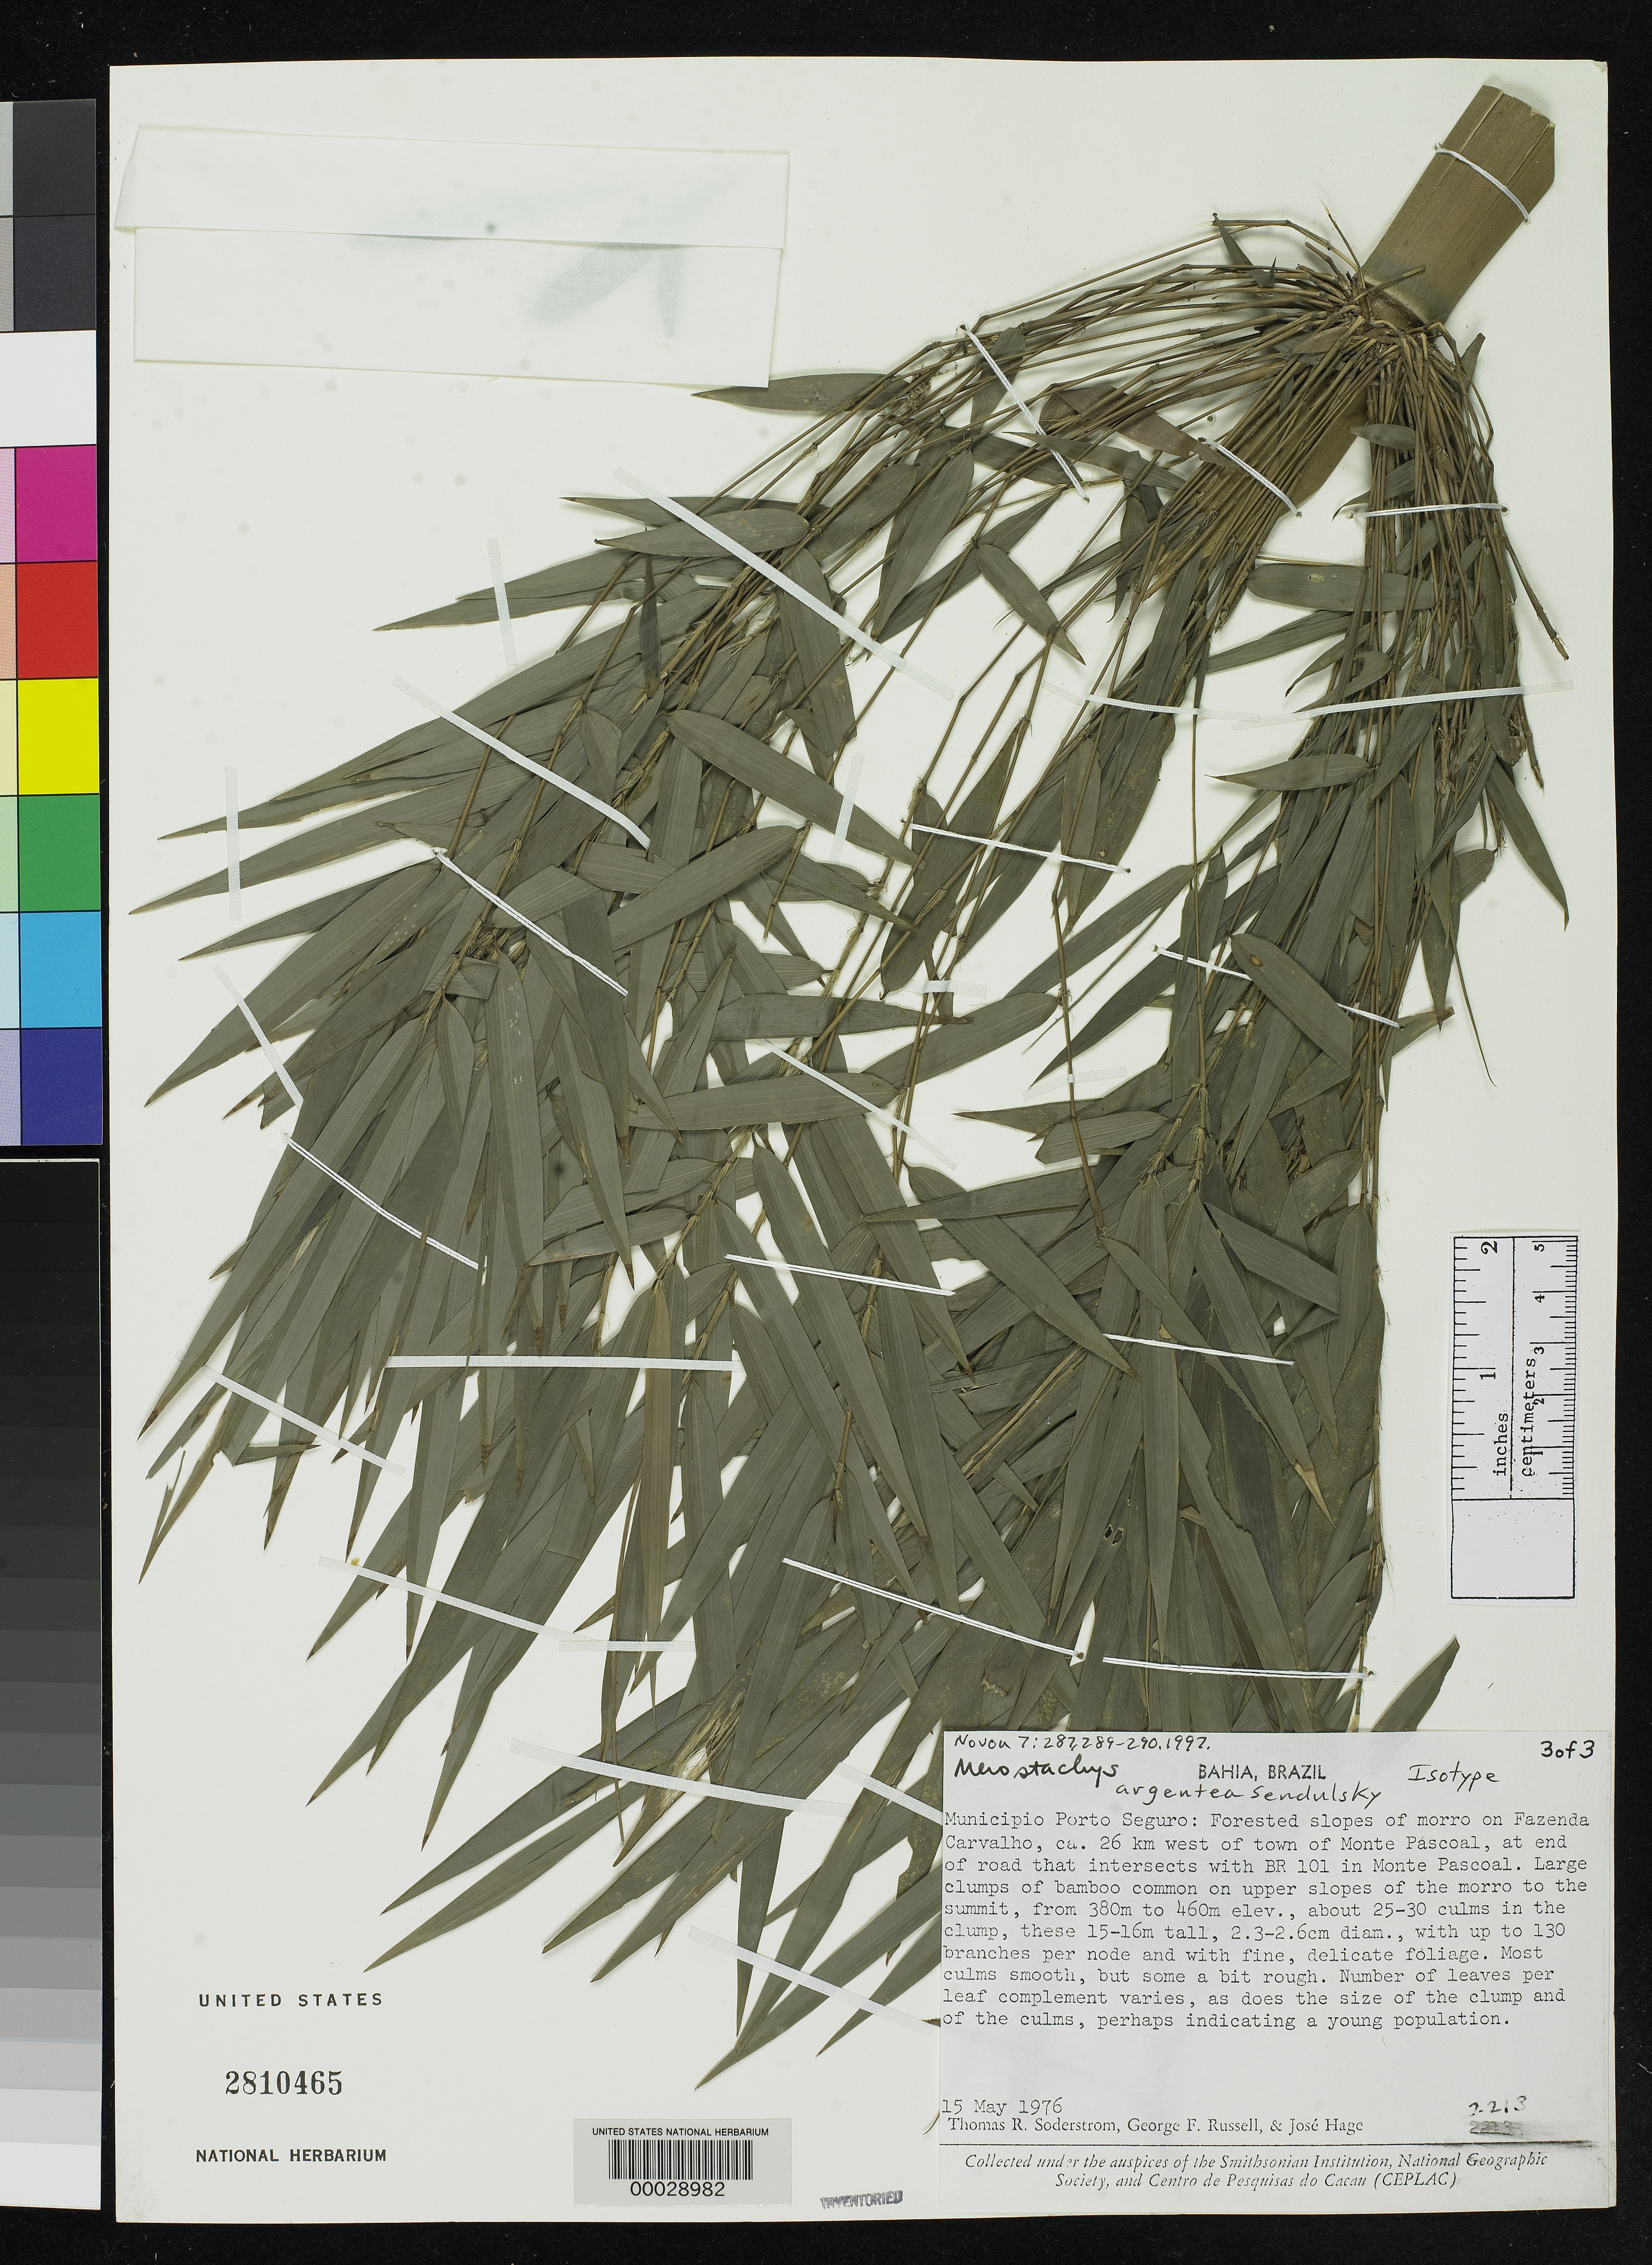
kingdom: Plantae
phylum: Tracheophyta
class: Liliopsida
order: Poales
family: Poaceae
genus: Merostachys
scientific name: Merostachys argentea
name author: Send.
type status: Isotype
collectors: T. R. Soderstrom, G. Russell & J. Hage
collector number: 2213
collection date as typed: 15 May 1976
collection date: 1976-05-15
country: Brazil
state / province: Bahia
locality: Municipio Port Seguro: forested slopes of morro on Fazenda Carvalho, ca. 26 km west of town of Monte Pascoal, at end of road that intersects with BR 101 in Monte Pascoal.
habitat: Large clumps of bamboo common on upper slopes of the morro to the summit.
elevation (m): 380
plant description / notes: Holotype at CEPEC.; Isotype mounted on 3 sheets.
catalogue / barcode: US 2810465